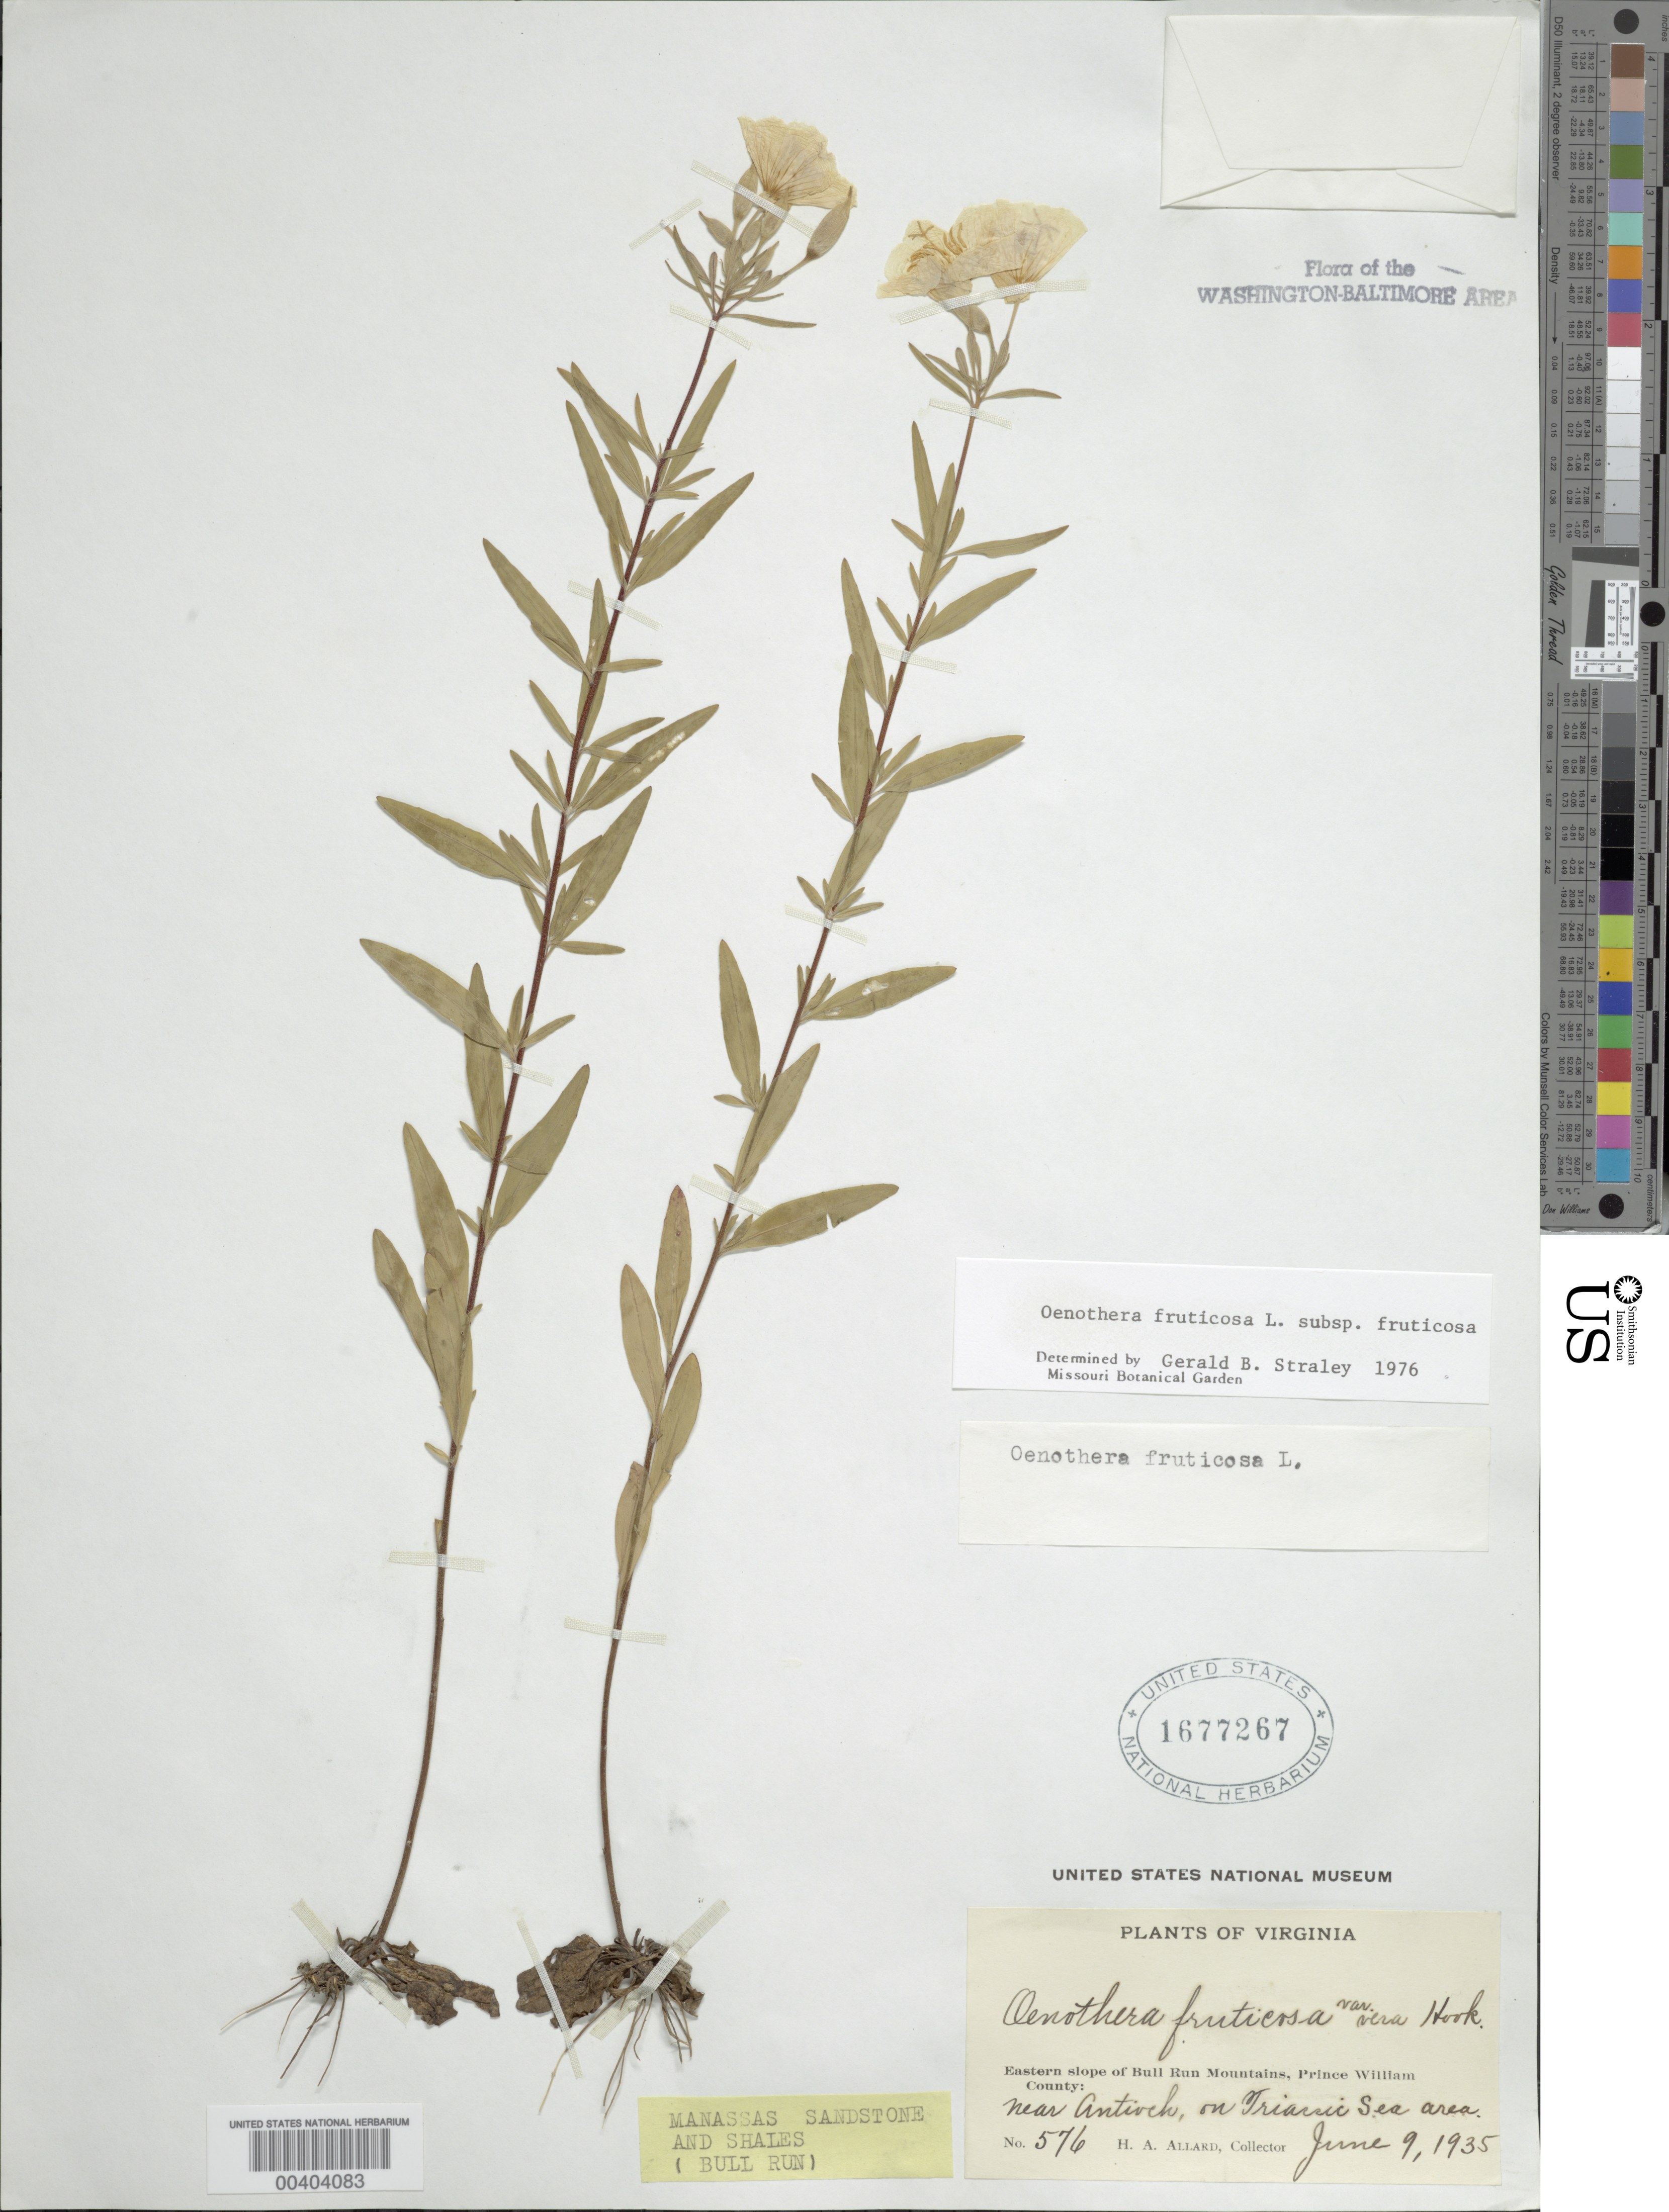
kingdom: Plantae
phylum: Tracheophyta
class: Magnoliopsida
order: Myrtales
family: Onagraceae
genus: Oenothera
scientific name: Oenothera fruticosa subsp. fruticosa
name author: L.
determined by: Straley, G. B.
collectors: H. A. Allard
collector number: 576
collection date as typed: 09 Jun 1935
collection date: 1935-06-09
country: United States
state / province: Virginia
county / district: Prince William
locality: Antioch, on Triassic Sea area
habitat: Manassas sandstone and shales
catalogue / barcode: US 1677267